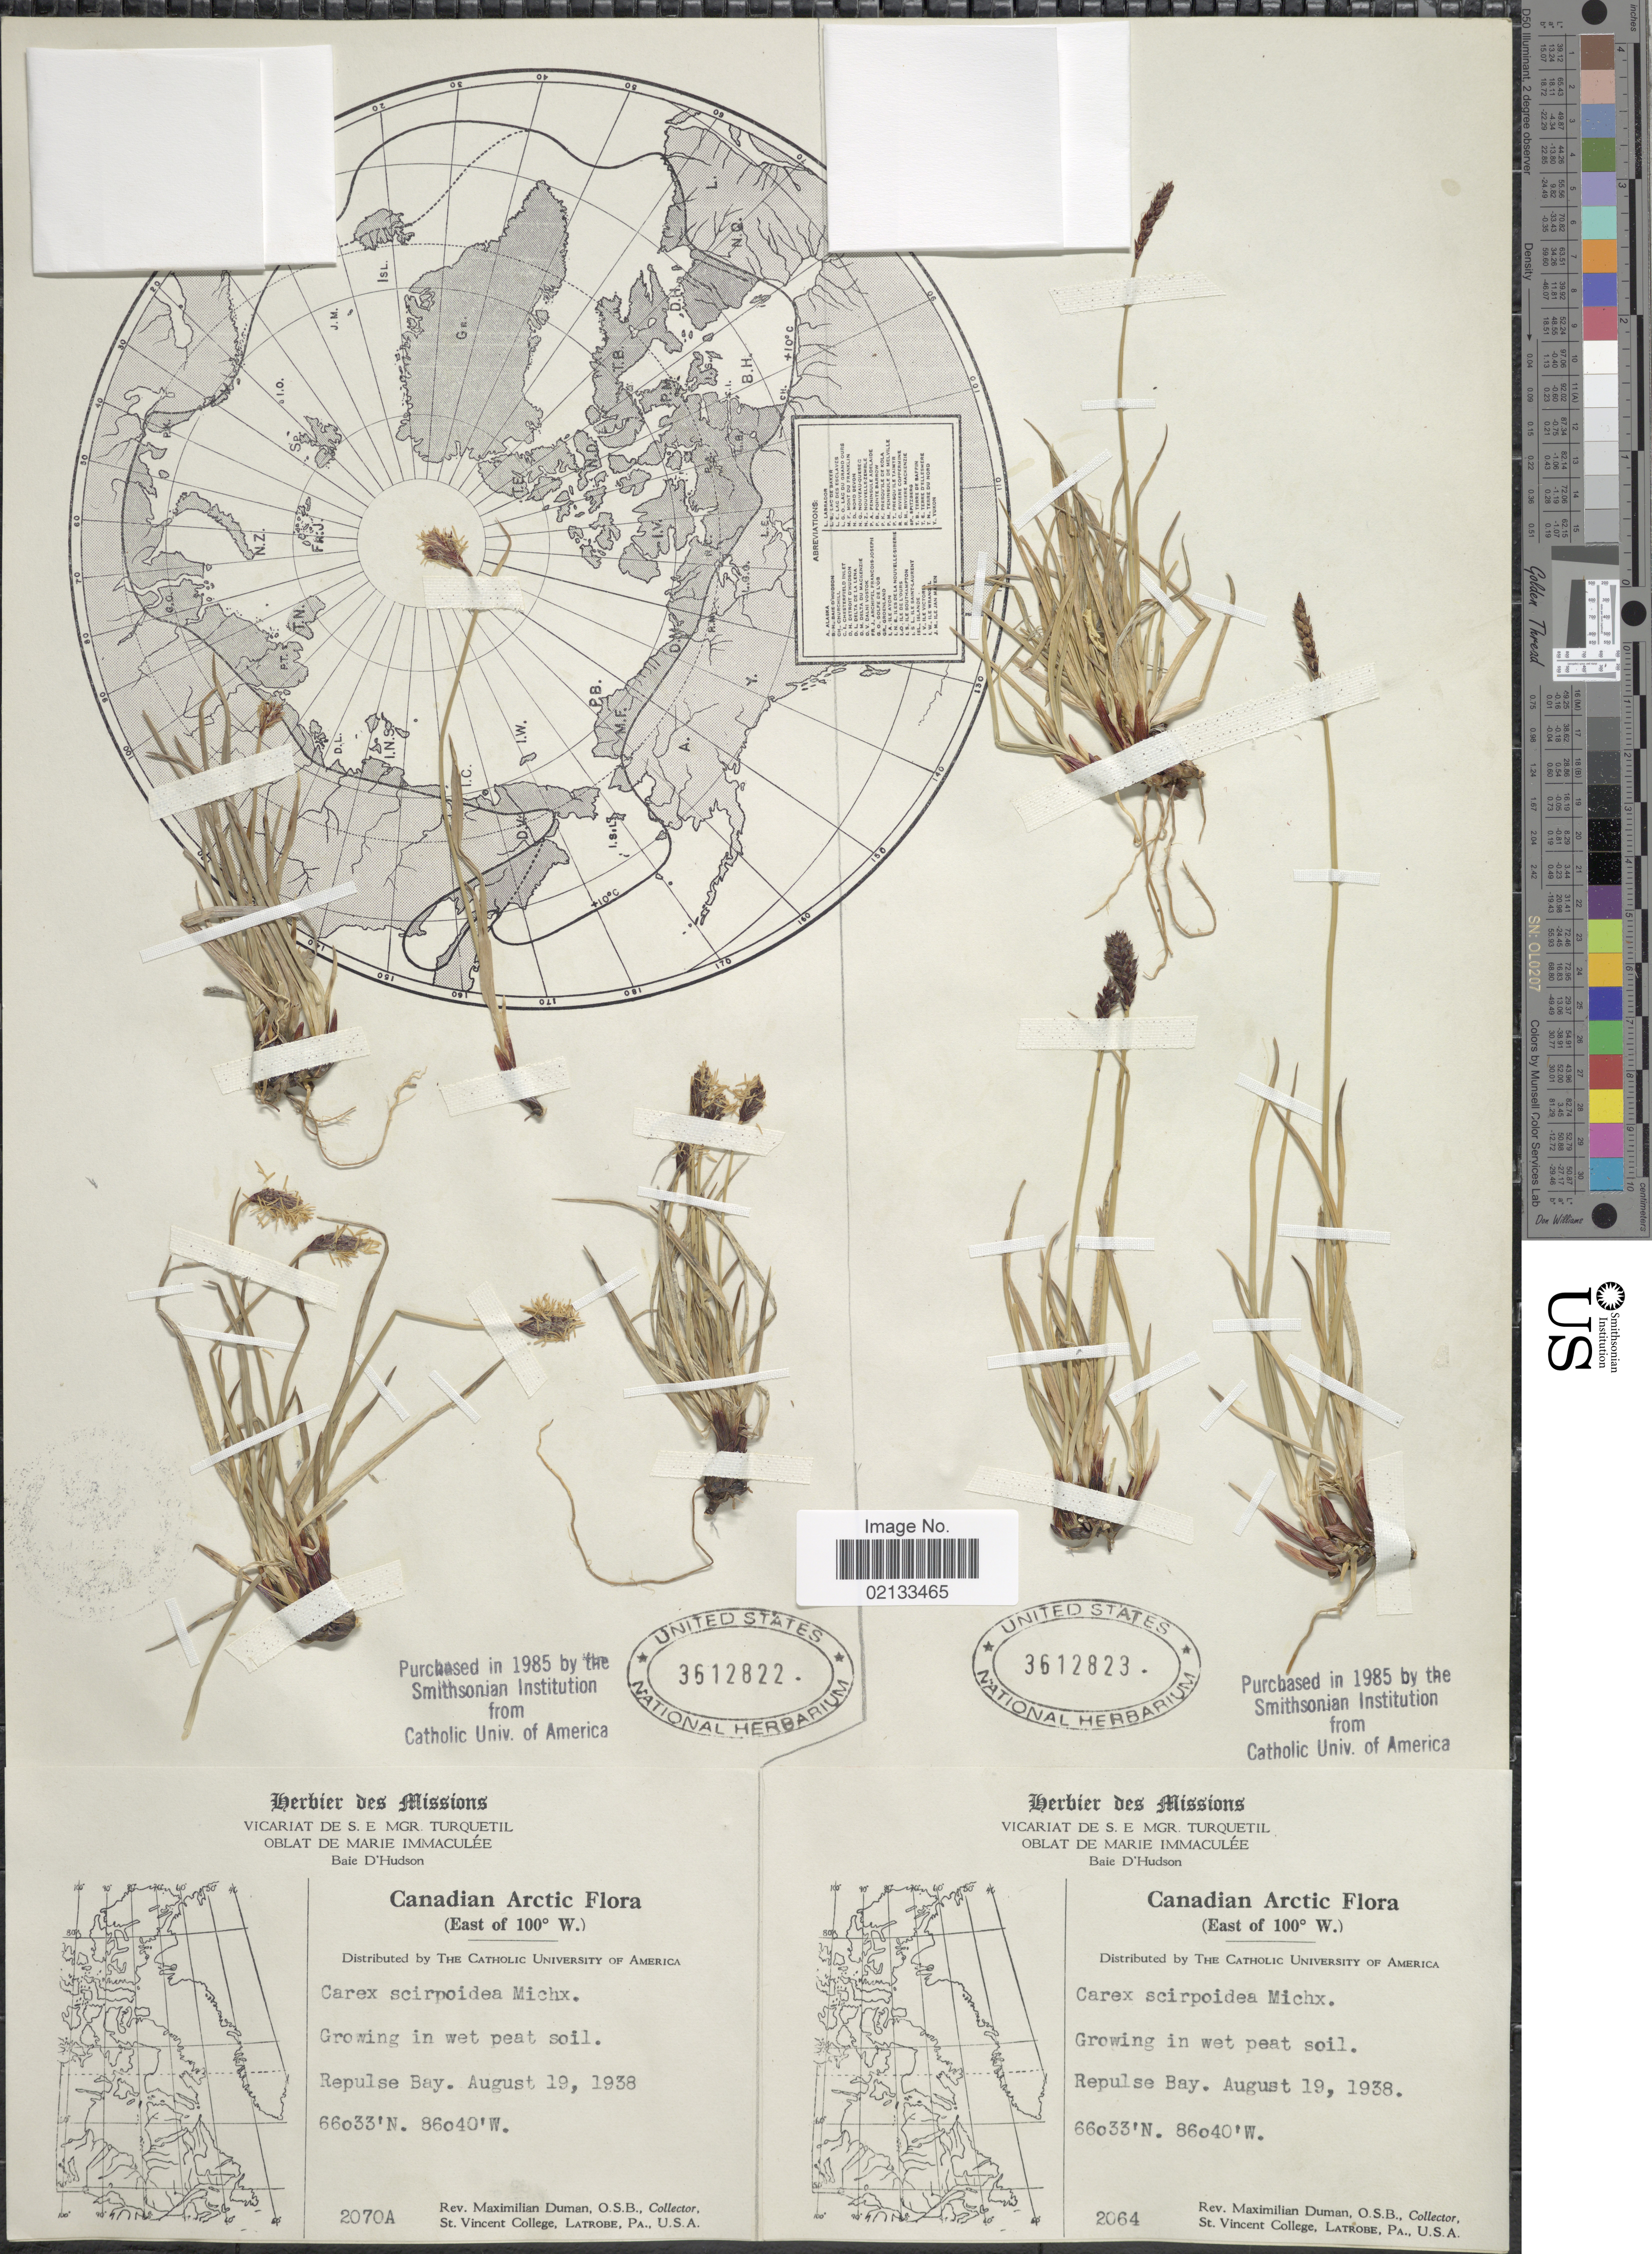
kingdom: Plantae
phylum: Tracheophyta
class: Liliopsida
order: Poales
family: Cyperaceae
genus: Carex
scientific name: Carex scirpoidea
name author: Michx.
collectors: M. Duman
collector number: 2070A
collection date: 1938-08-19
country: Canada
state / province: Nunavut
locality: De L'Arctique (Est du 100° W.), Repulse Bay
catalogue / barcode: US 3612822